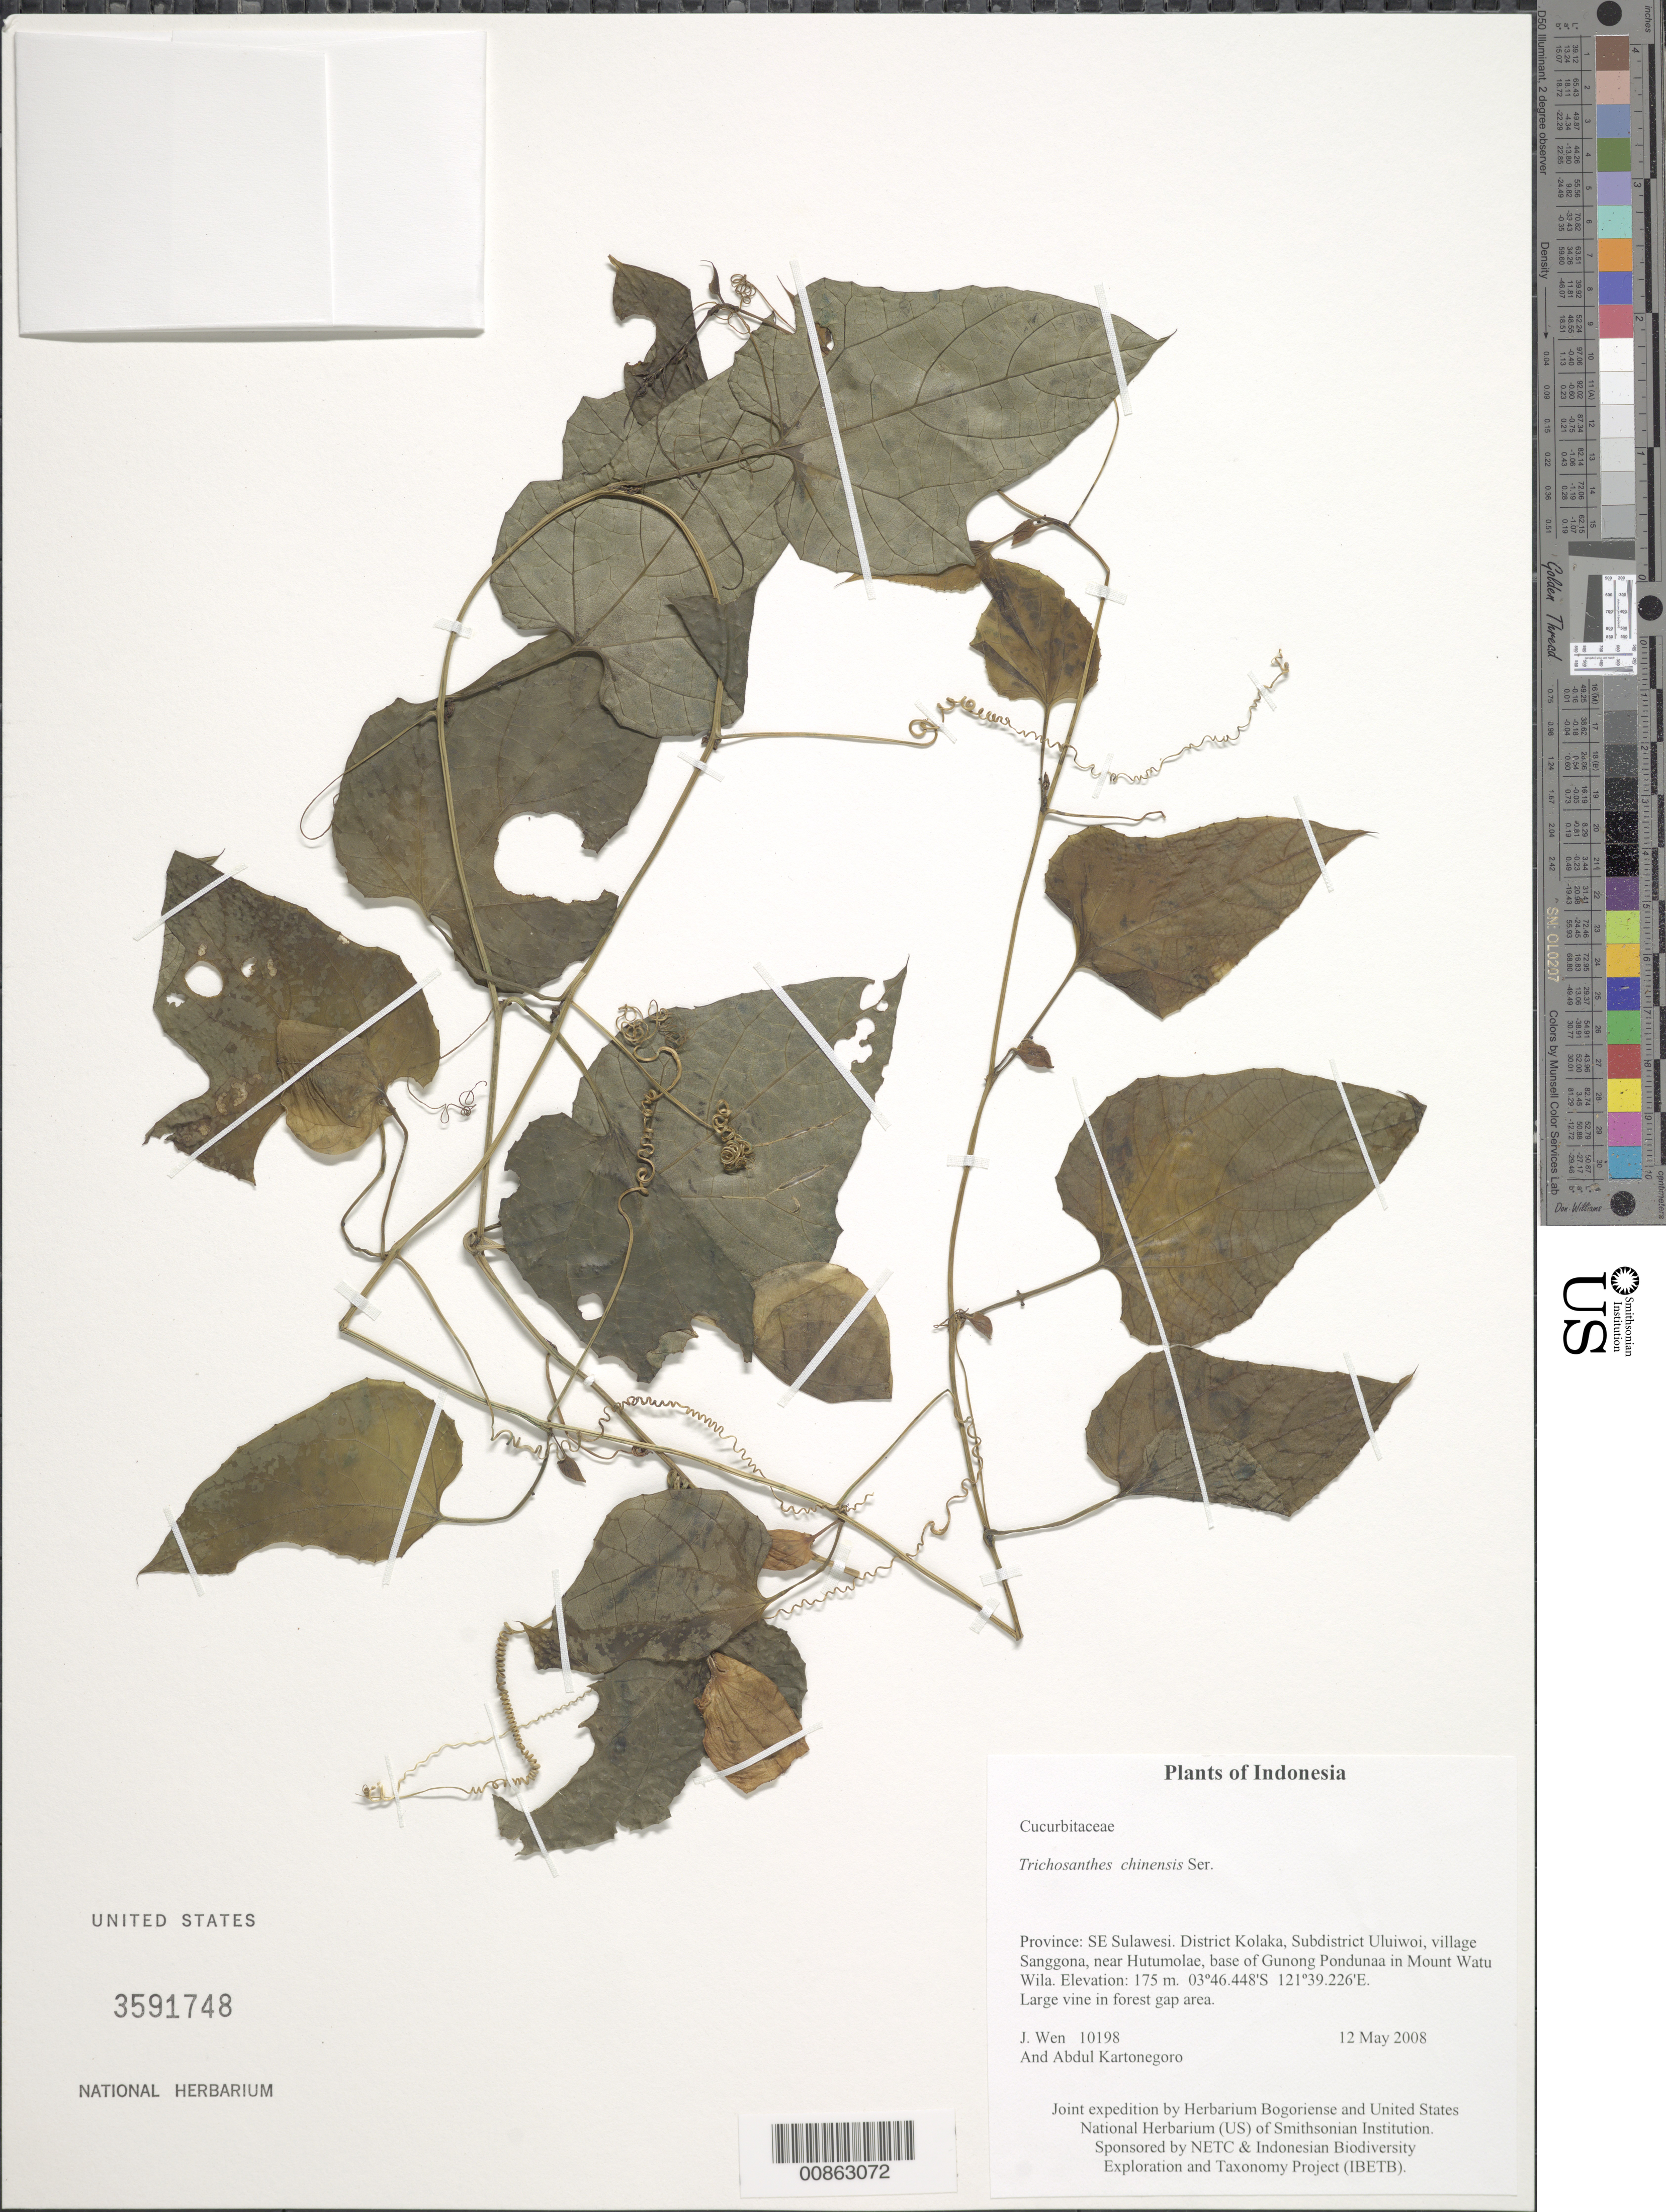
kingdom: Plantae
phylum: Tracheophyta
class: Magnoliopsida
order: Cucurbitales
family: Cucurbitaceae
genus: Trichosanthes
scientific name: Trichosanthes chinensis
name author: Ser.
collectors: J. Wen & A. Kartonegoro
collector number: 10198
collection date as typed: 12 May 2008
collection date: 2008-05-12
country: Indonesia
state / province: Sulawesi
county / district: Sulawesi Tenggara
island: Sulawesi [Celebes]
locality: District Kolaka, Subdistrict Uluiwoi, village Sanggona, near Hutumolae, base of Gunong Pondunaa in Mount Watu Wila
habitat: In forest gap area.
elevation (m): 175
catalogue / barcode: US 3591748